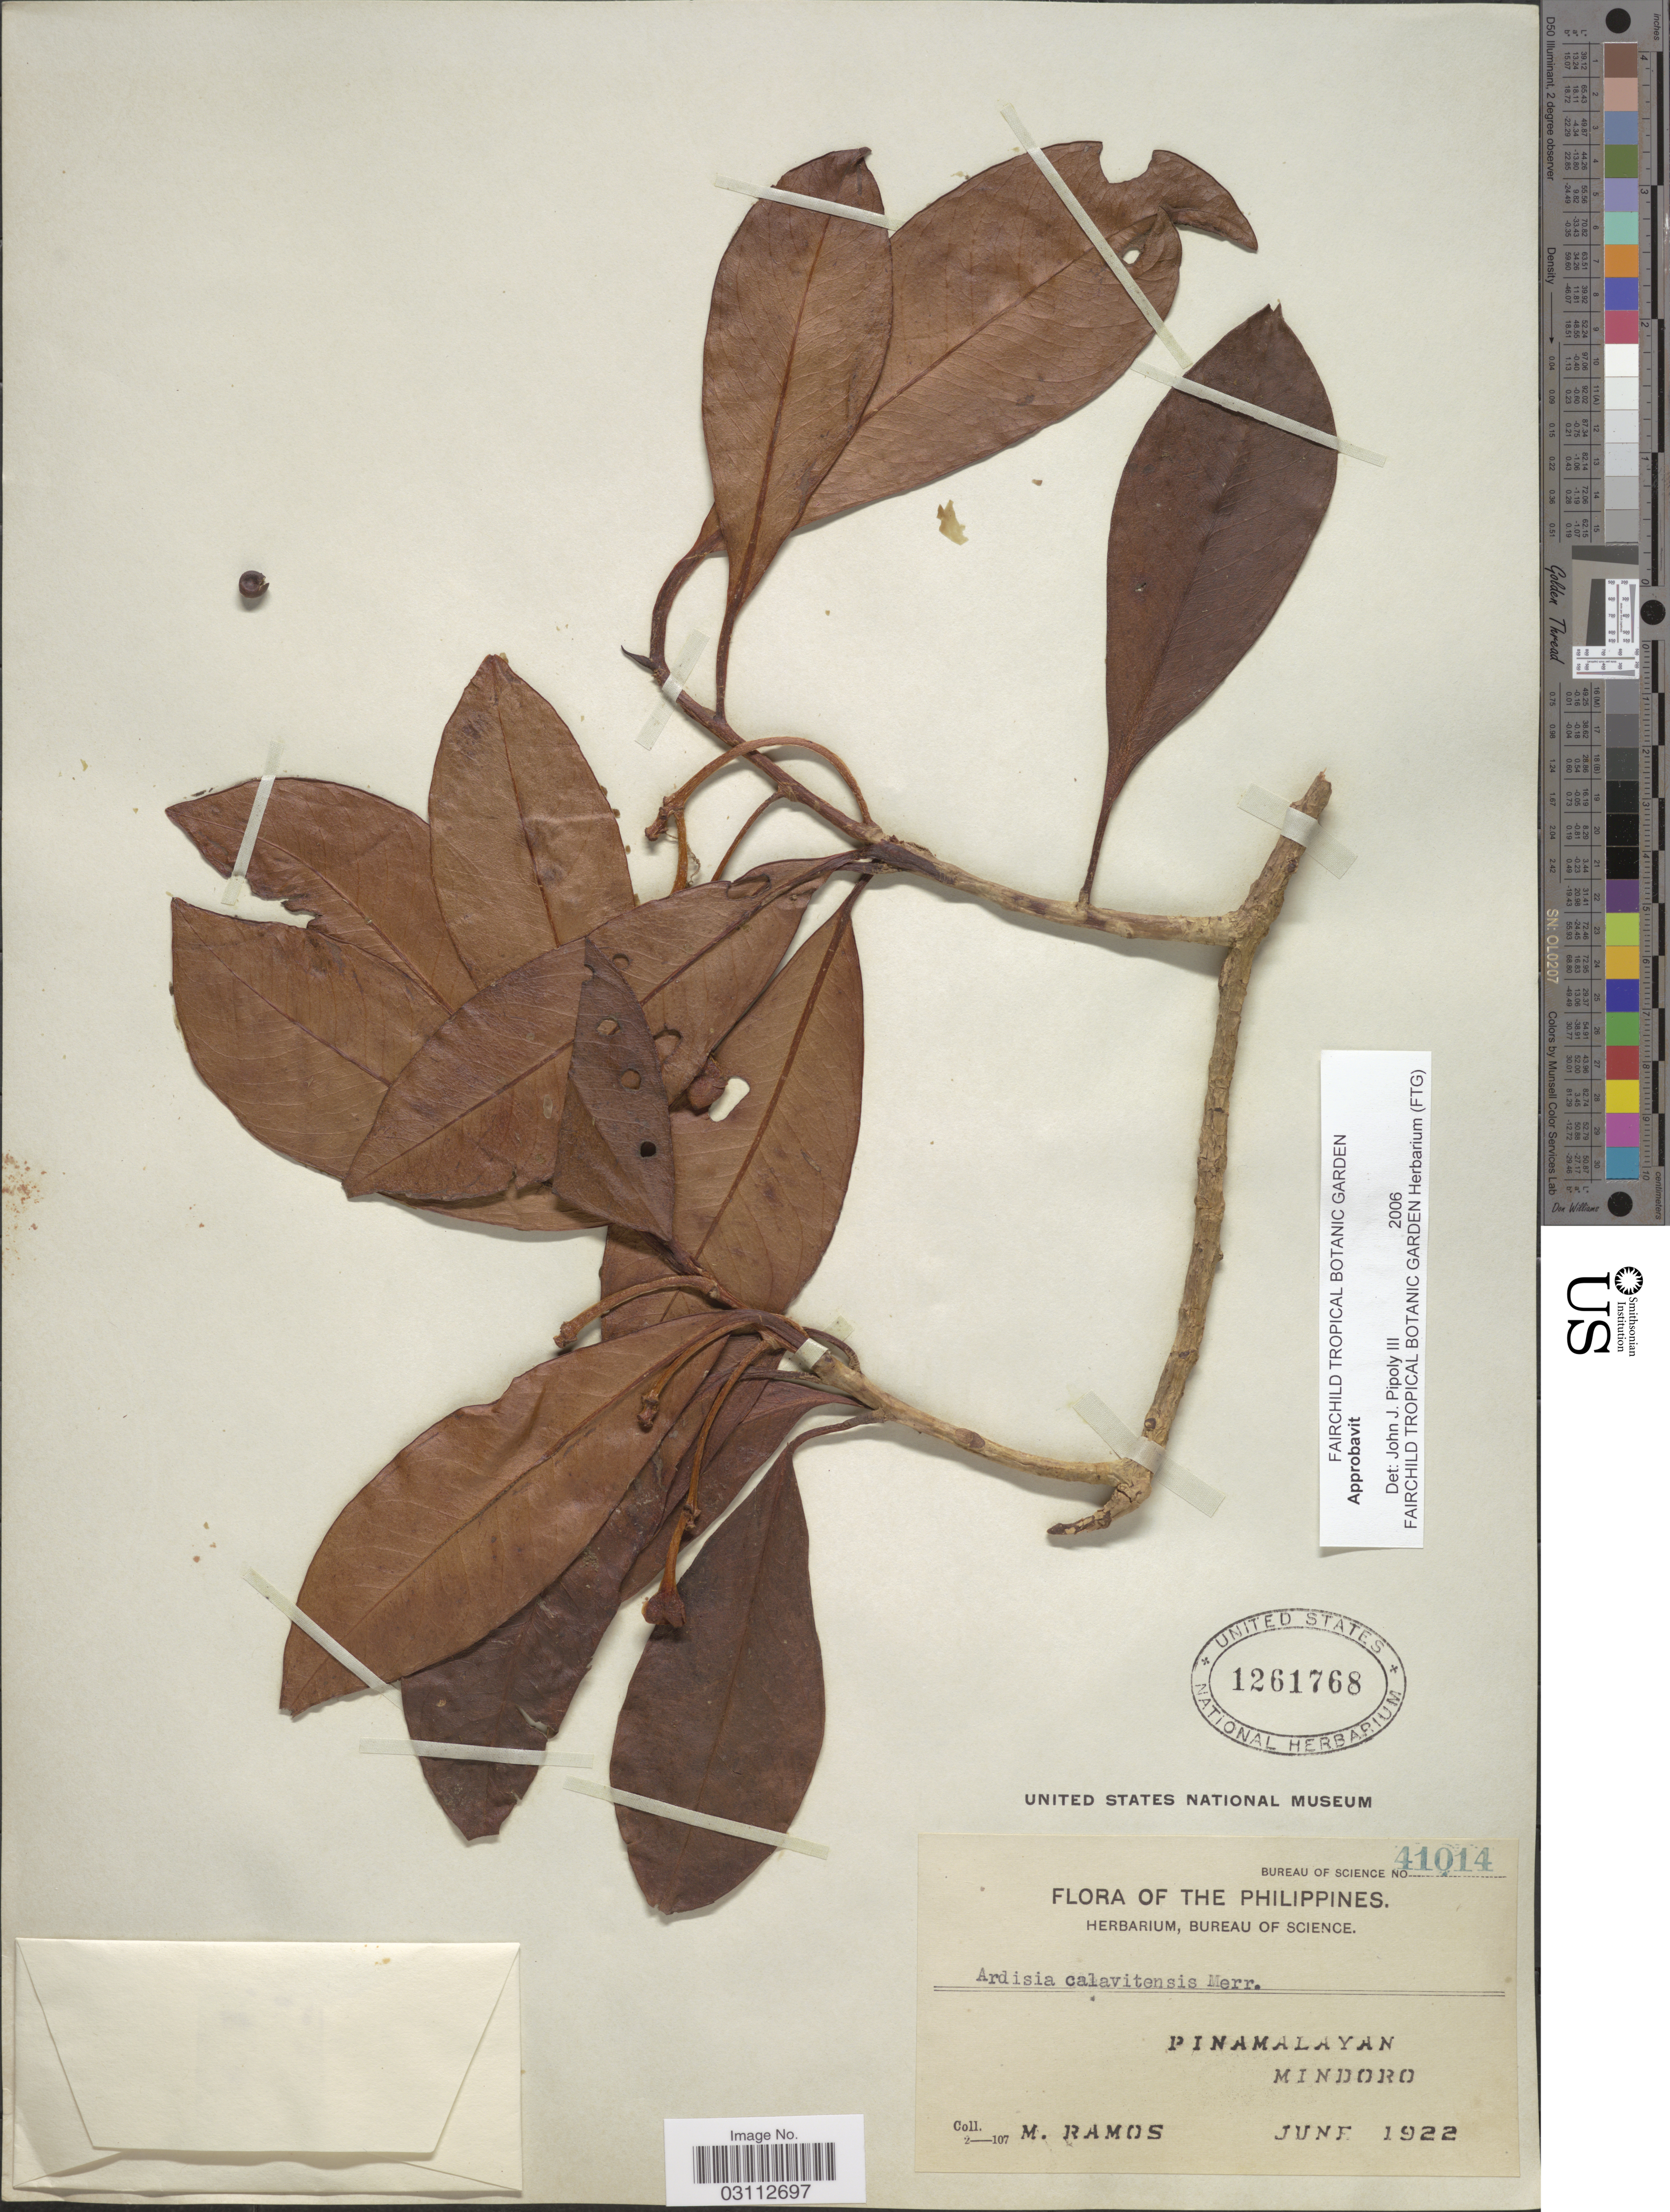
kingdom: Plantae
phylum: Tracheophyta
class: Magnoliopsida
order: Ericales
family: Primulaceae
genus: Ardisia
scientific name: Ardisia calavitensis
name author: Merr.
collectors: M. Ramos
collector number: Bureau of science 41014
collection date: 1922-06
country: Philippines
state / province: Mimaropa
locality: Pinamalayan, Mindoro.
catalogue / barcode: US 1261768